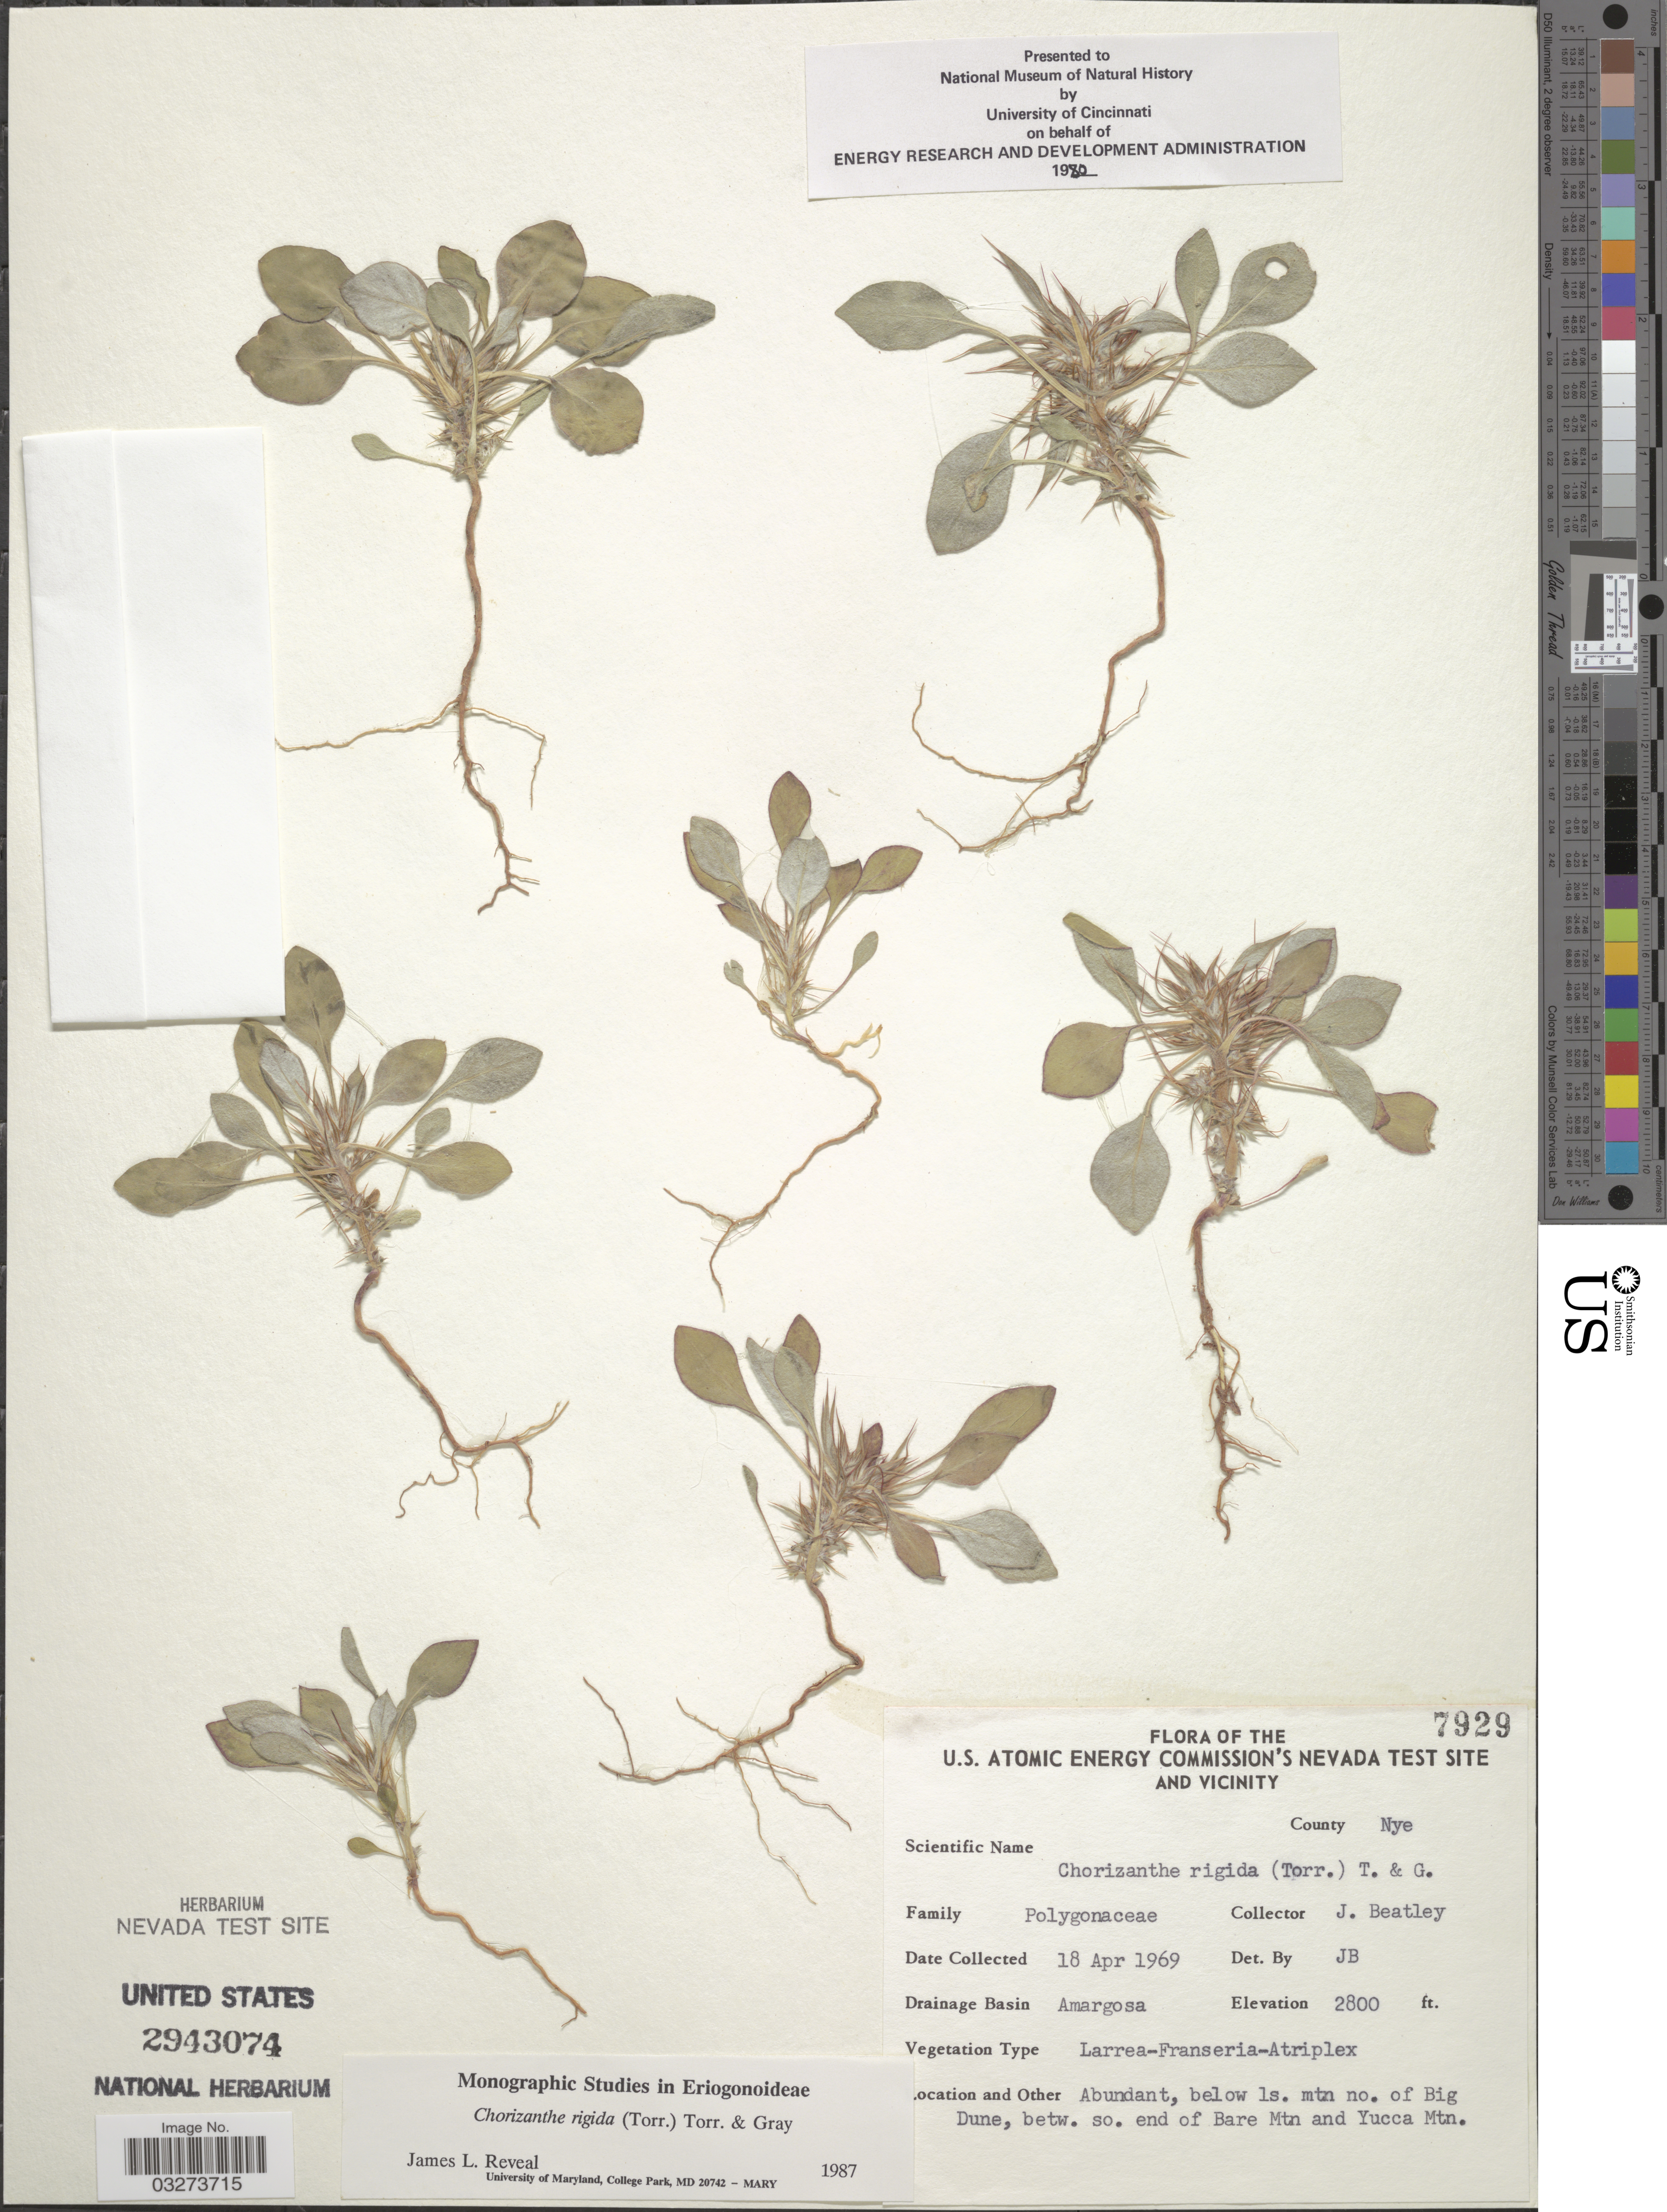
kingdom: Plantae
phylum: Tracheophyta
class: Magnoliopsida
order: Caryophyllales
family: Polygonaceae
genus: Chorizanthe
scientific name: Chorizanthe rigida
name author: (Torr.) Torr. & A. Gray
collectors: J. C. Beatley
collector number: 7929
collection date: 1969-04-18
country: United States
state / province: Nevada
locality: U.S. Atomic Energy Commission's Nevada Test Site and Vicinity, County Nye, Drainage Basin Amargosa, below Is. mtn no. of Big Dune, betw. so. end. of Bare Mtn and Yucca Mtn.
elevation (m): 853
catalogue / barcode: US 2943074